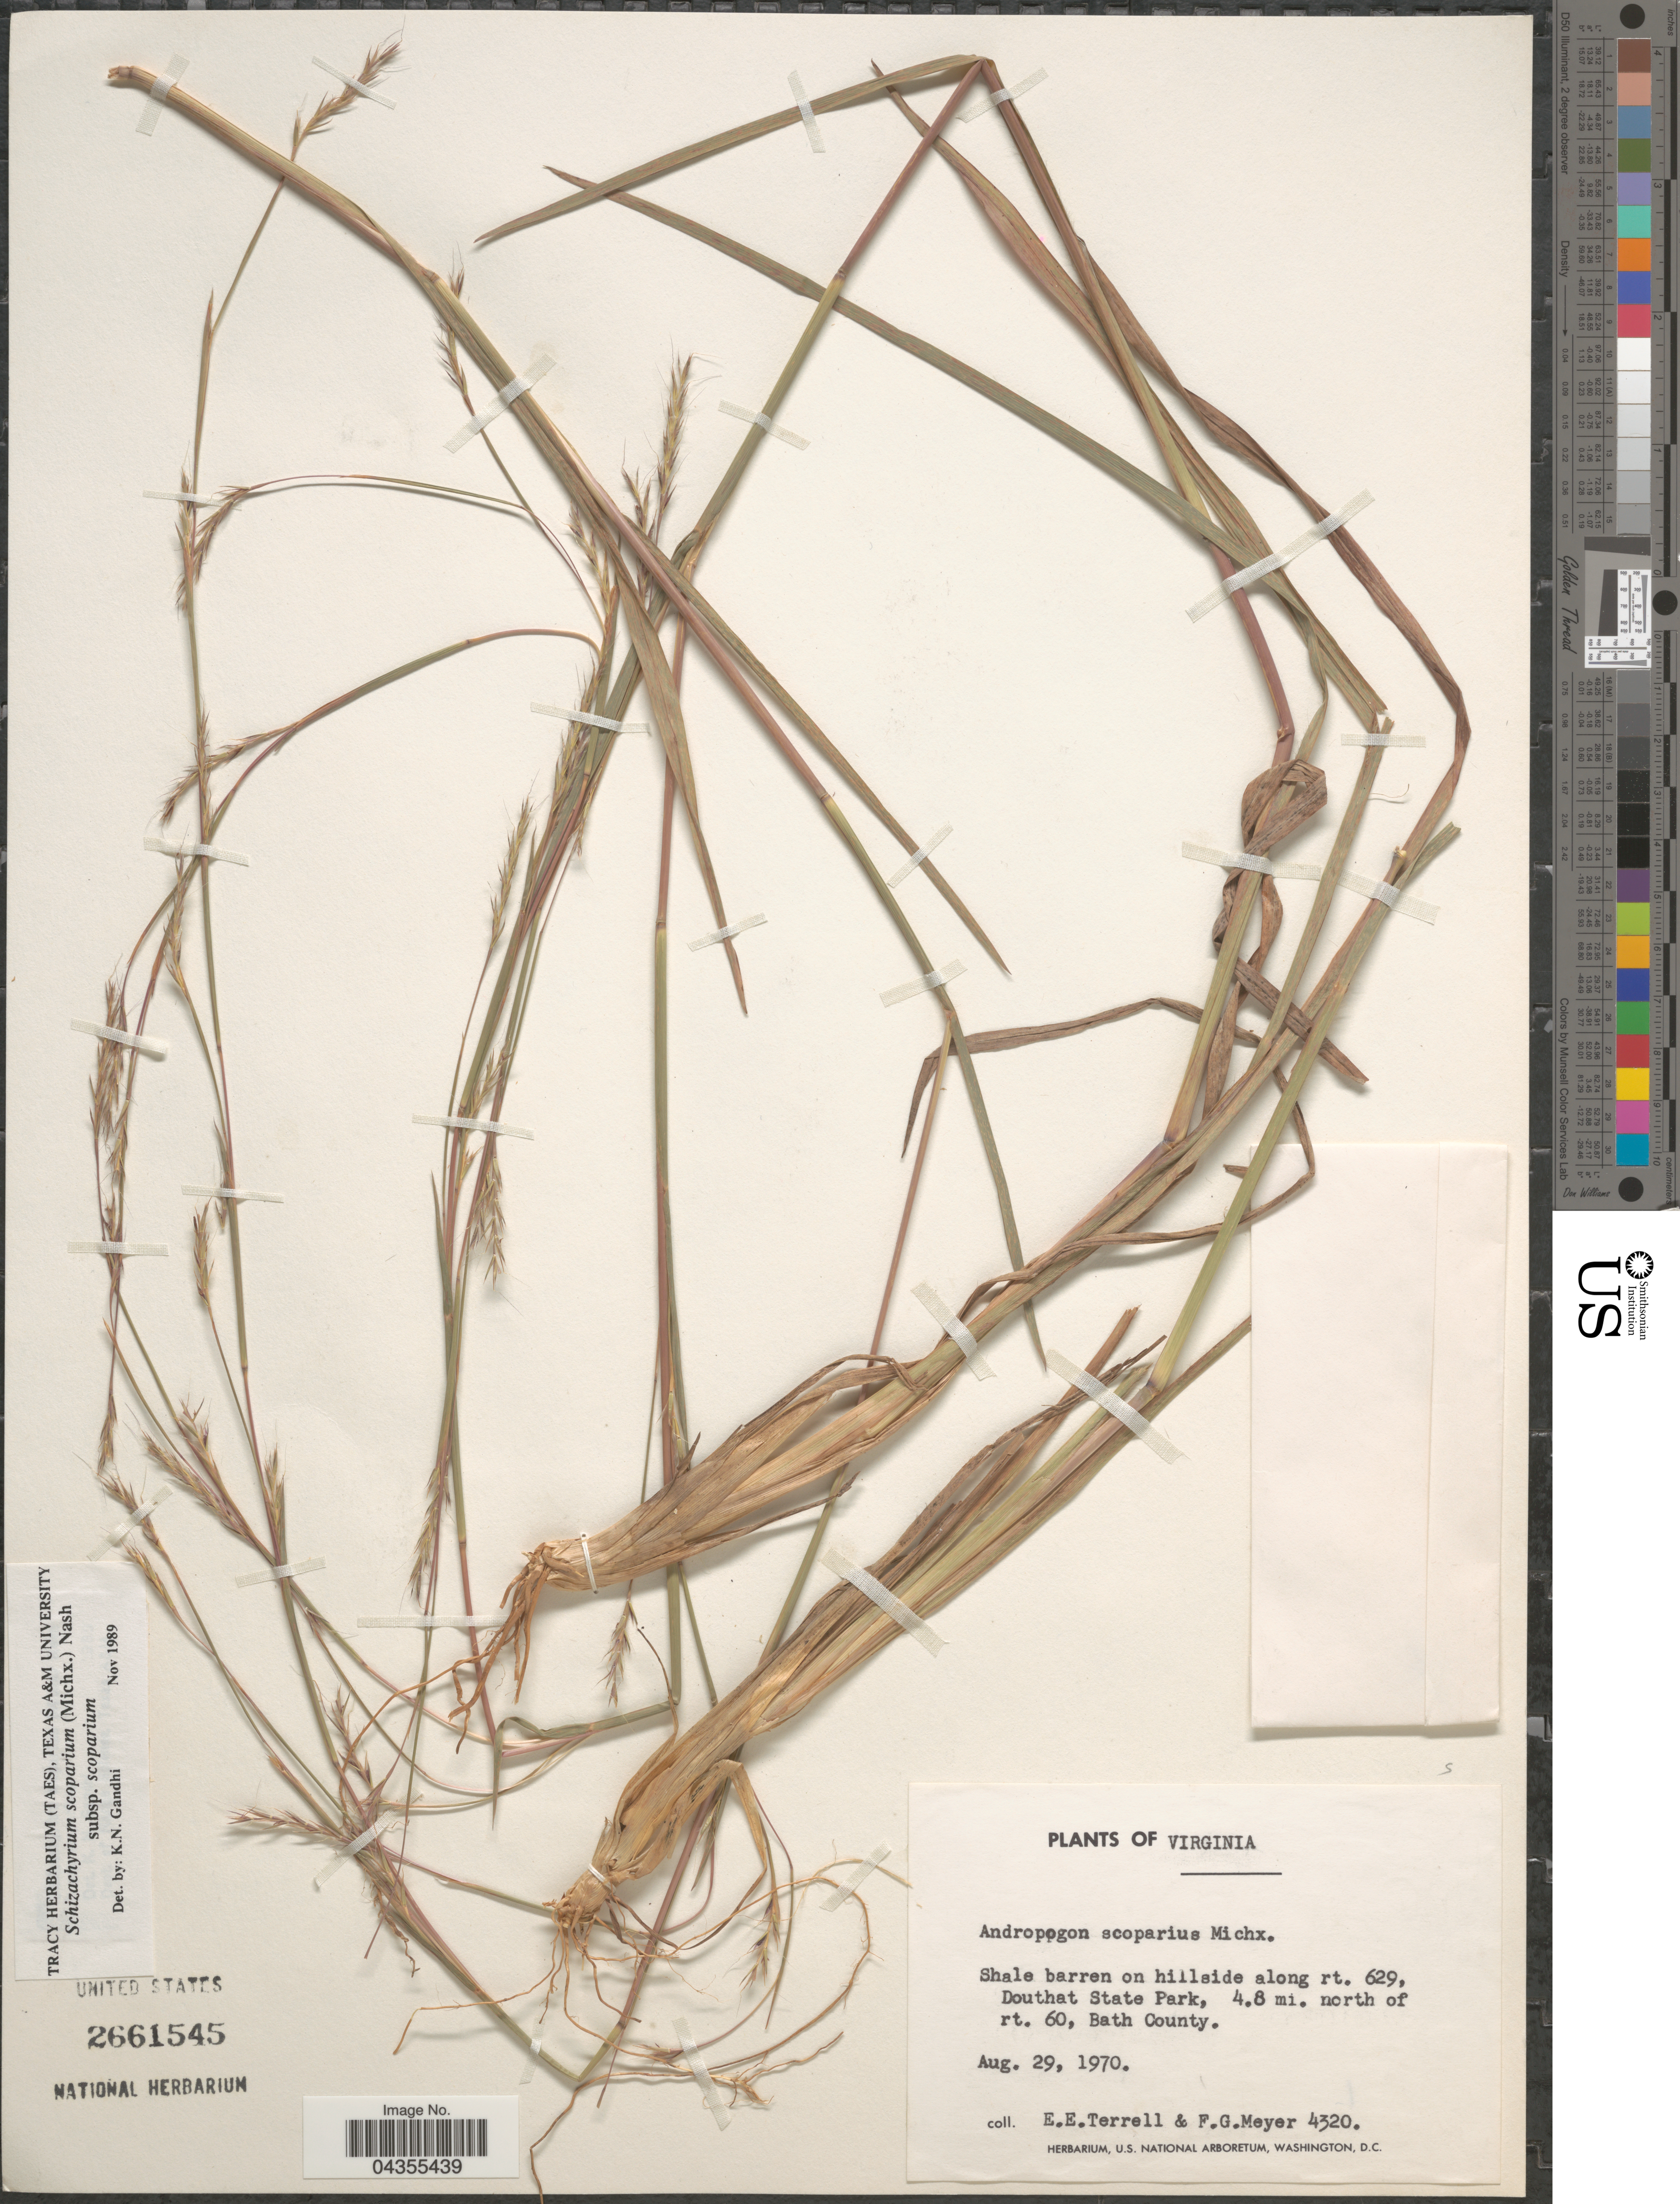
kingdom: Plantae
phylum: Tracheophyta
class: Liliopsida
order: Poales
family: Poaceae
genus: Schizachyrium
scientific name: Schizachyrium scoparium var. scoparium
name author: (Michx.) Nash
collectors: E. E. Terrell & F. G. Meyer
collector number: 4320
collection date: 1970-08-29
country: United States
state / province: Virginia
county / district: Bath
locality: Shale barren on hillside along rt. 629, Douthat State Park, 4.8 mi. north of rt. 60, Bath County.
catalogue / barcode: US 2661545